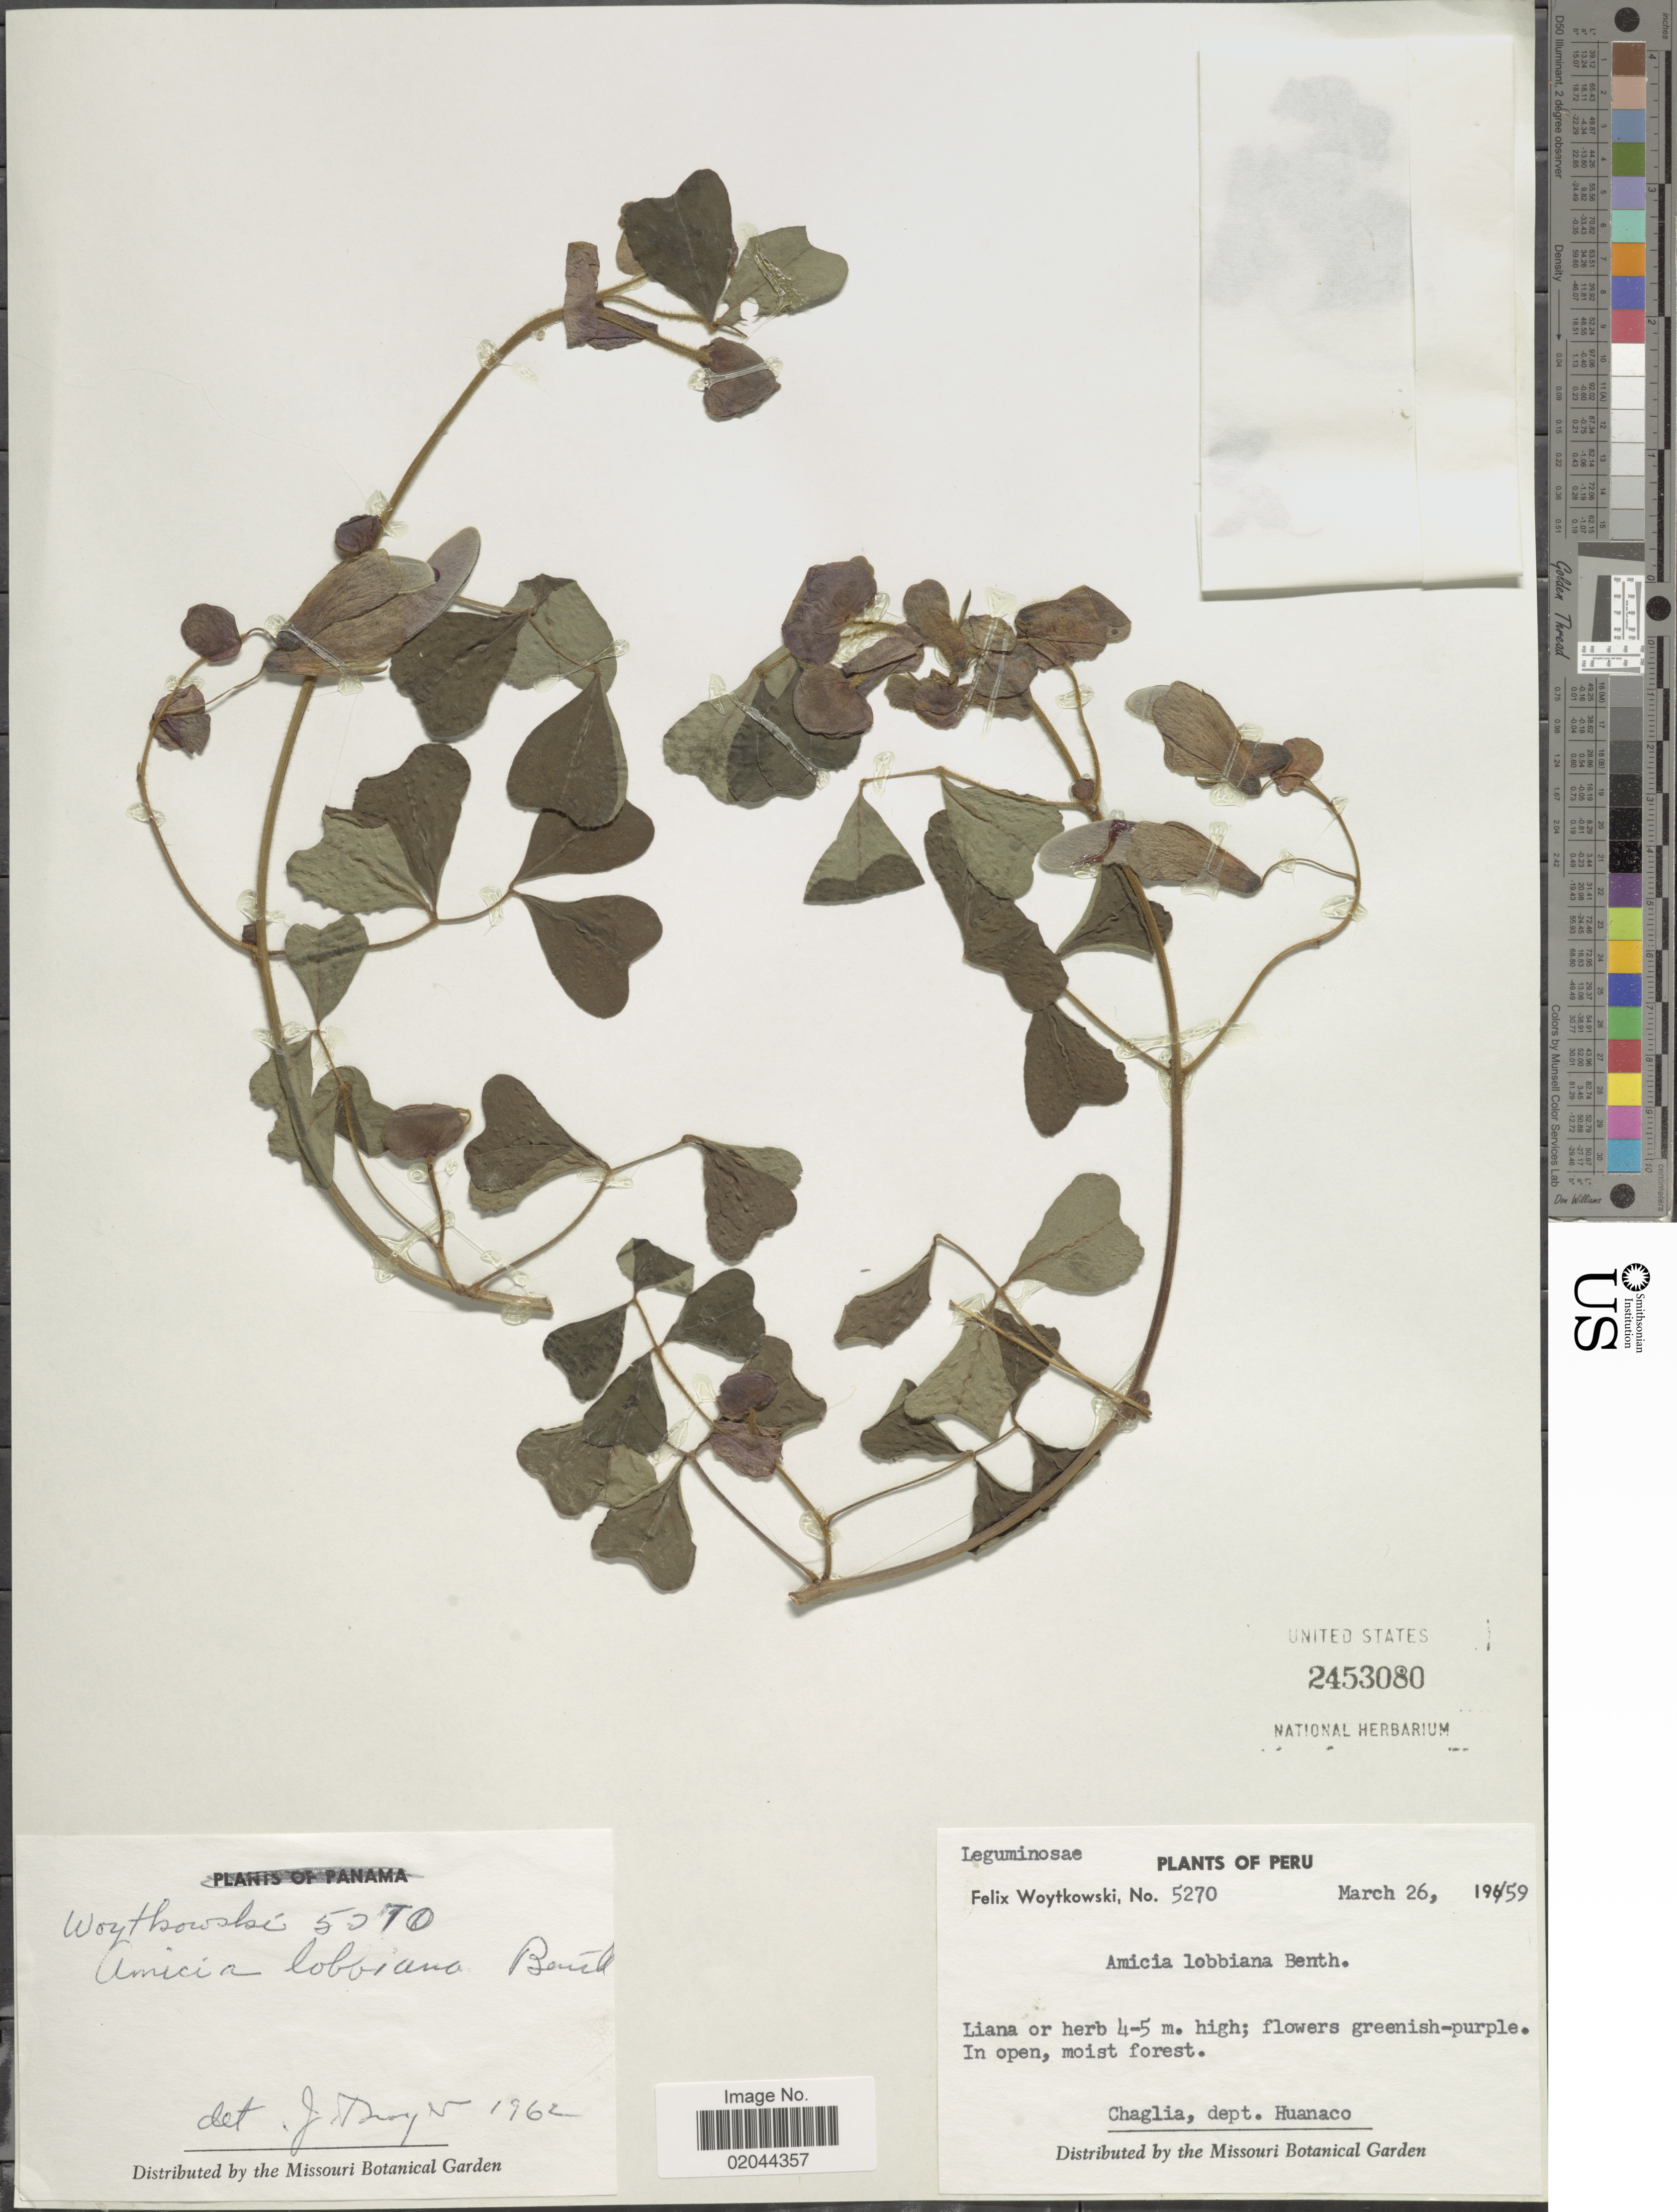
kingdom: Plantae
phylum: Tracheophyta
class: Magnoliopsida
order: Fabales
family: Fabaceae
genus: Amicia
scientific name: Amicia lobbiana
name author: Benth. ex Rusby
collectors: F. Woytkowski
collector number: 5270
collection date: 1959-03-26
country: Peru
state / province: Huánuco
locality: Liana, in open, moist forest, Chaglia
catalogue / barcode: US 2453080